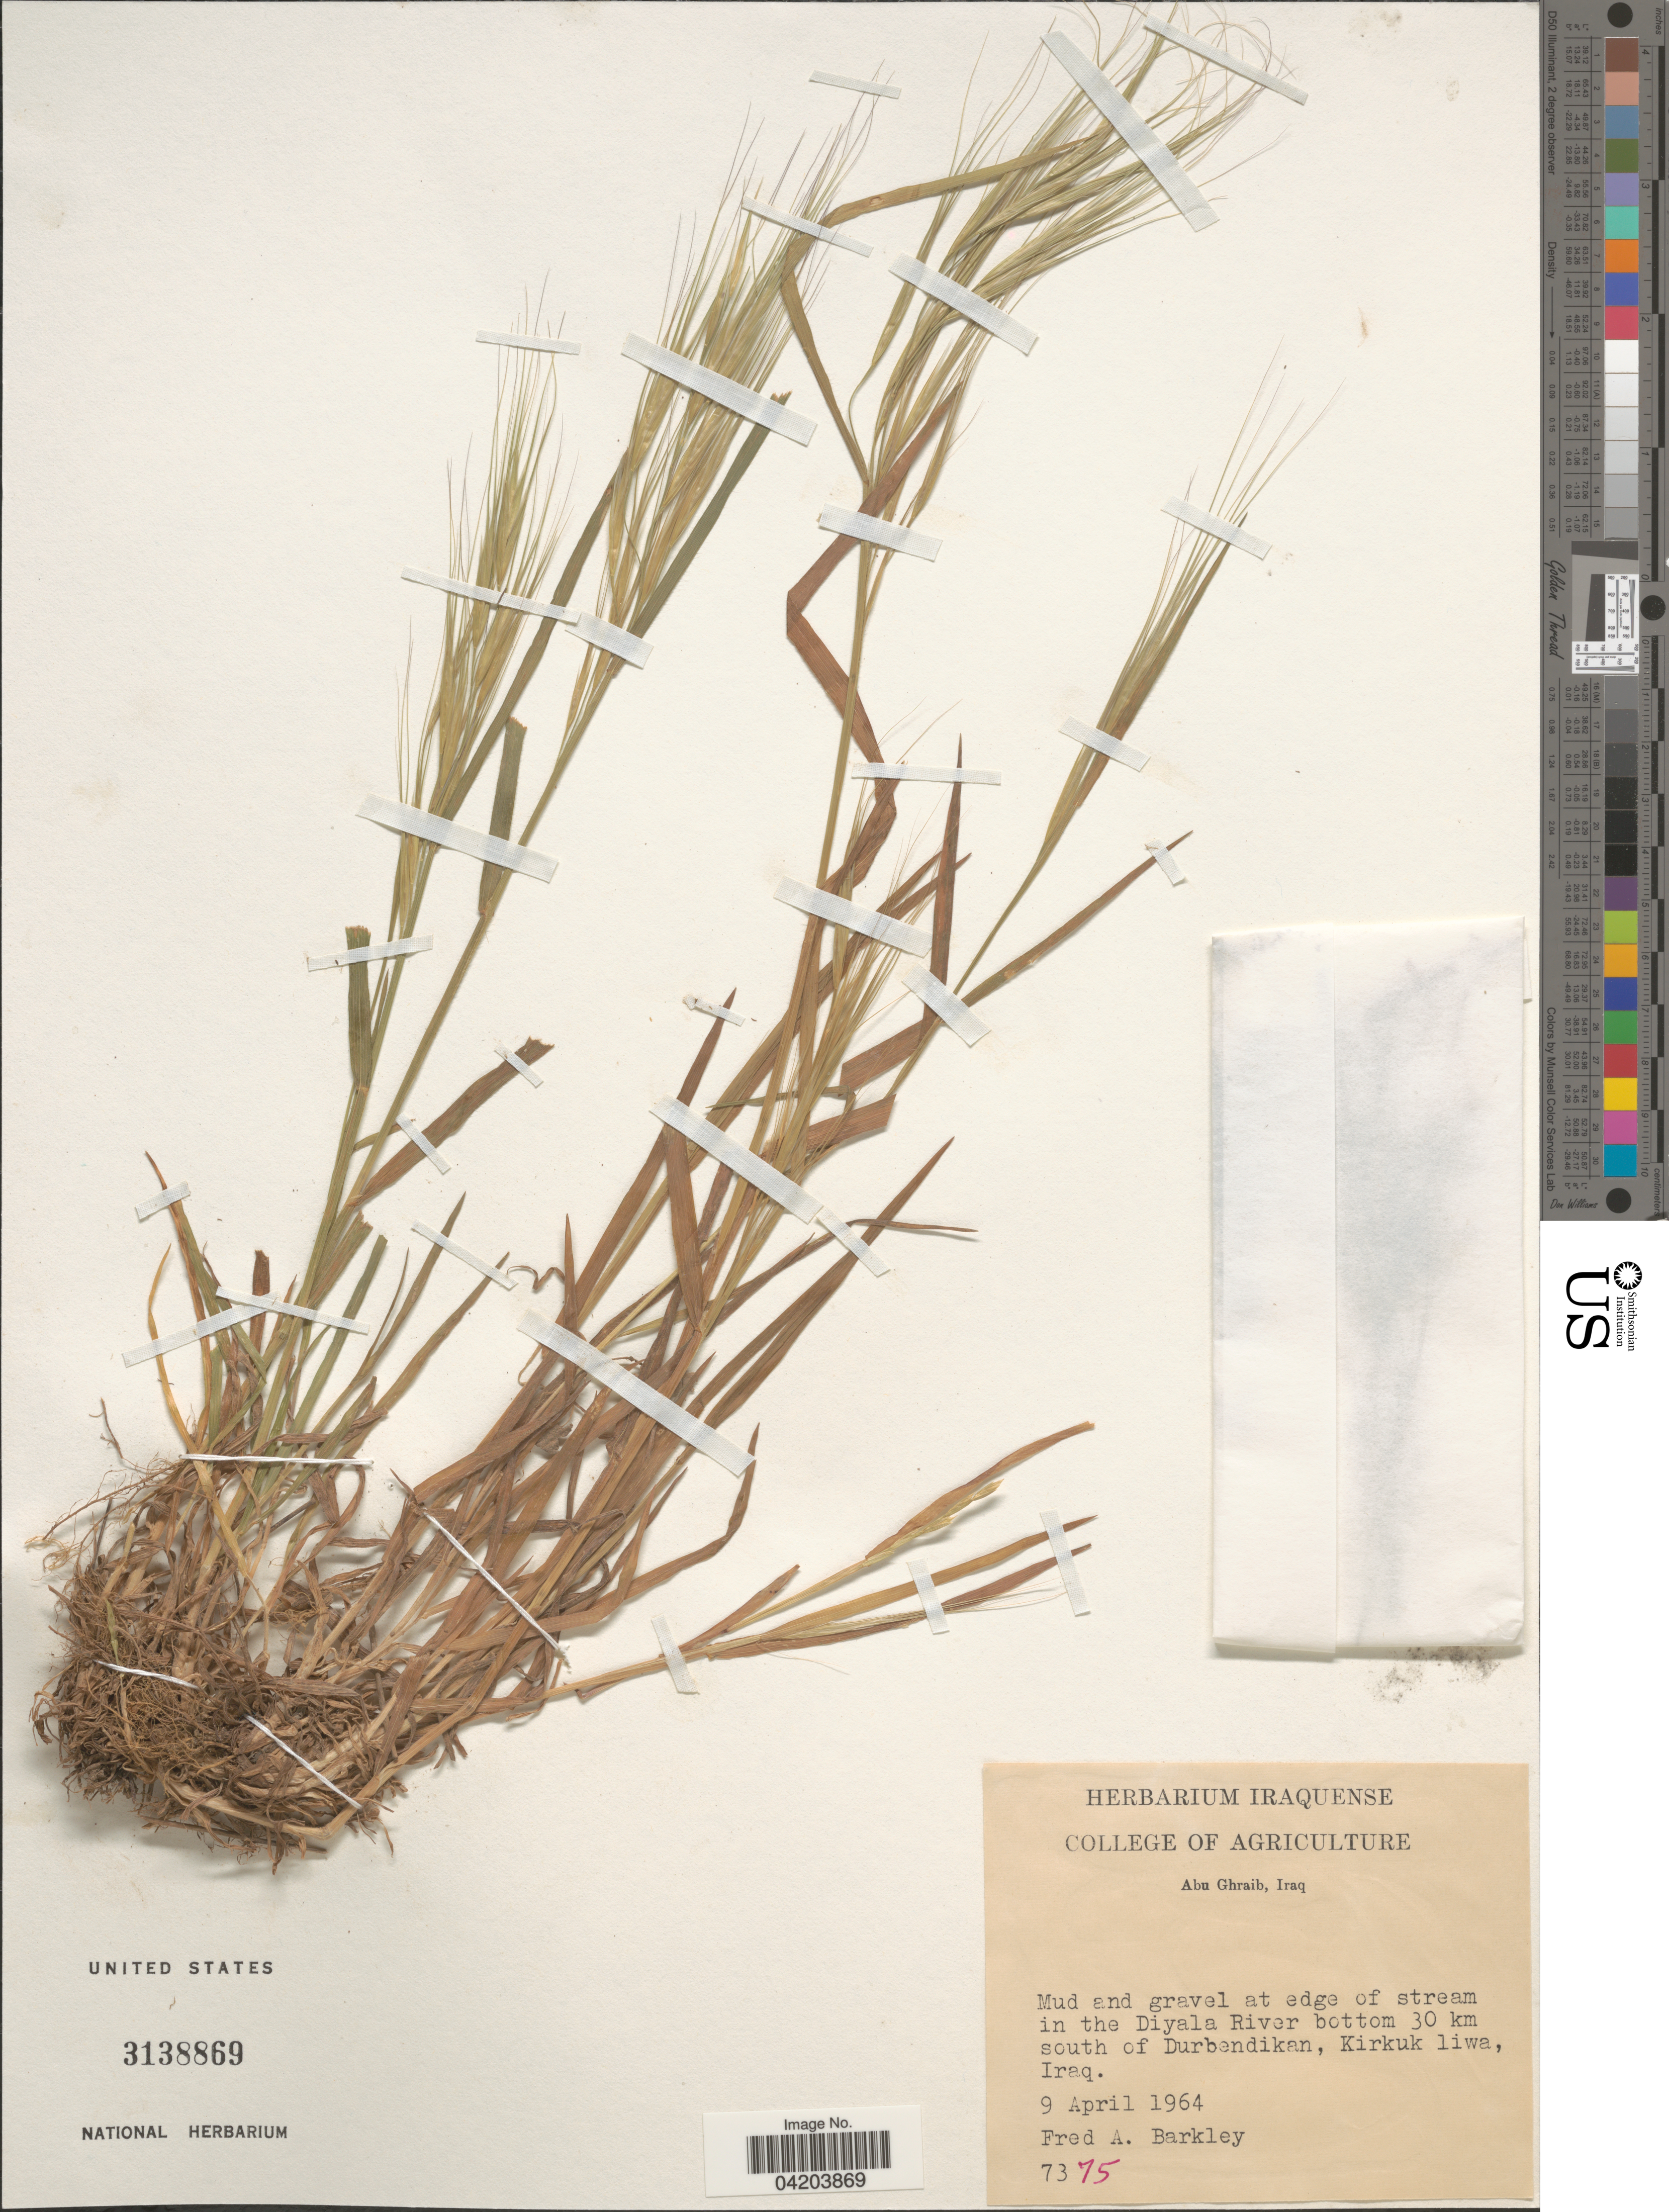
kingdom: Plantae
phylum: Tracheophyta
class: Liliopsida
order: Poales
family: Poaceae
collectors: F. A. Barkley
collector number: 7375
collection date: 1964-04-09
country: Iraq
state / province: Kirkūk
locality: Mud and gravel at edge of stream in the Diyala River bottom 30 km south of Durbendikan, Kirkuk liwa.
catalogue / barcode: US 3138869